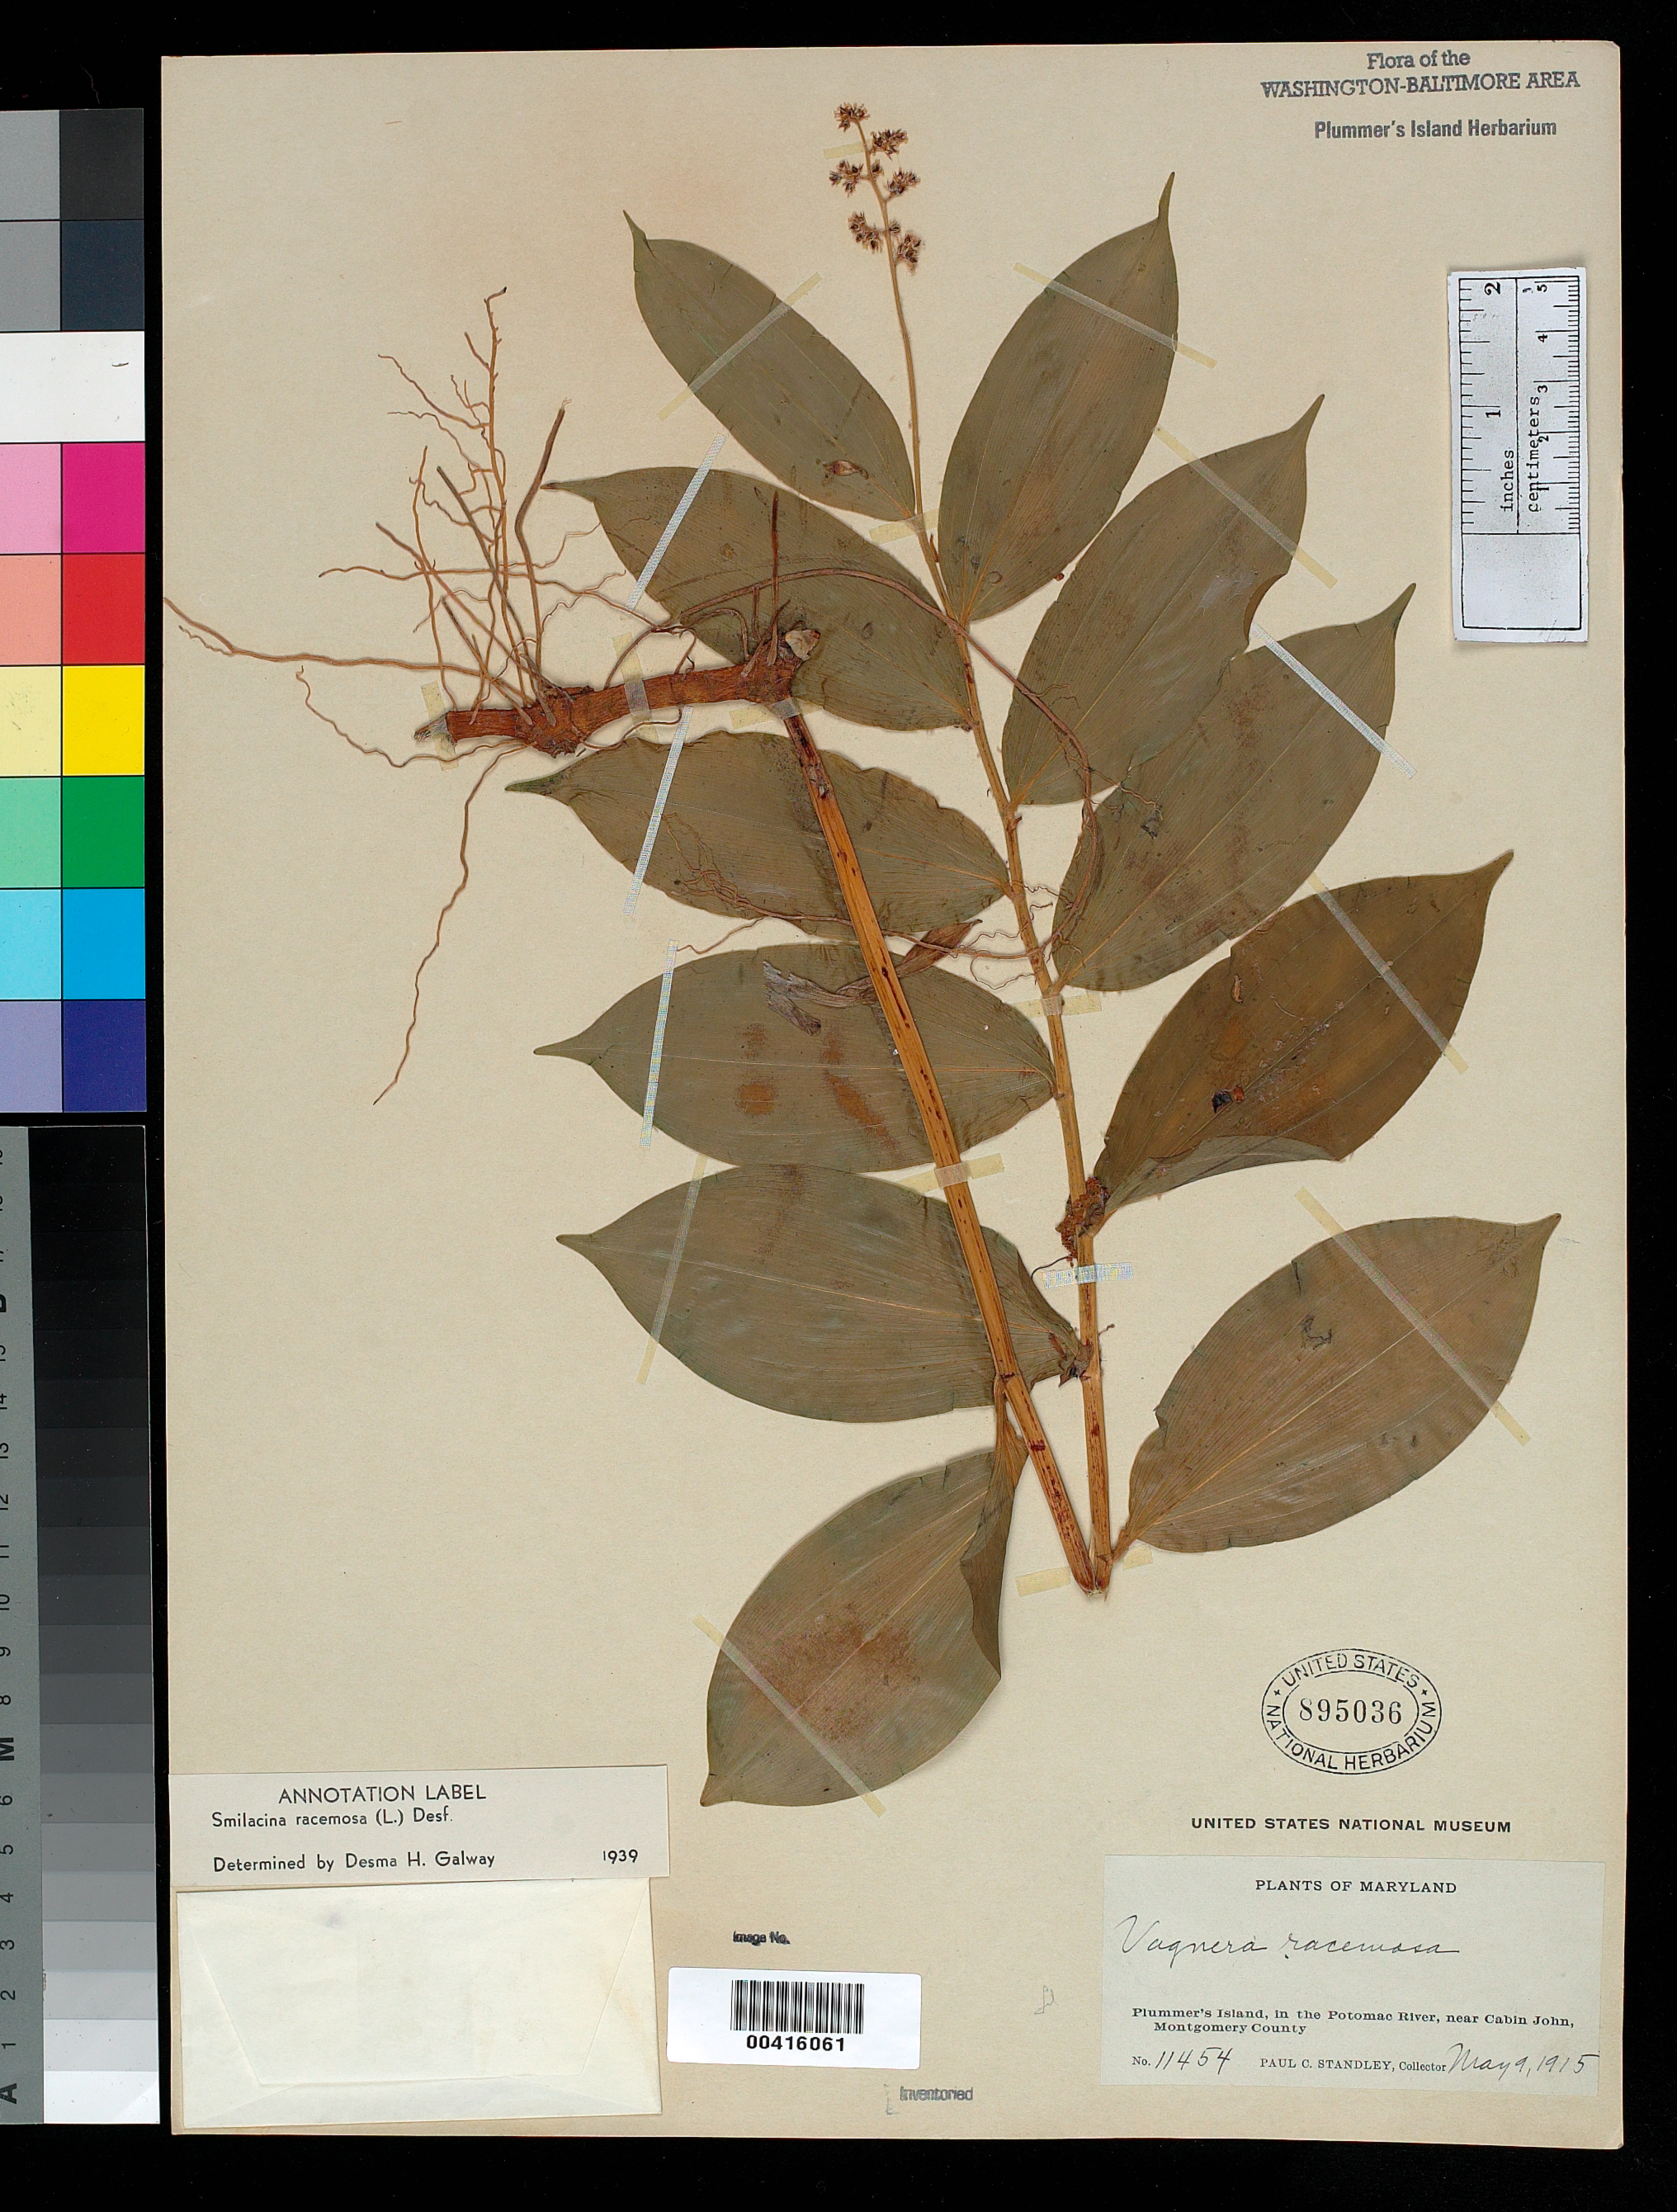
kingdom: Plantae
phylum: Tracheophyta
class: Liliopsida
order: Asparagales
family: Asparagaceae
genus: Maianthemum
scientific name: Maianthemum racemosum subsp. racemosum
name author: (L.) Link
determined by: Strong, Mark T., (BOT), Smithsonian Institution - National Museum of Natural History (UNITED STATES)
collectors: P. C. Standley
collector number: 11454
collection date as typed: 09 May 1915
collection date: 1915-05-09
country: United States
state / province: Maryland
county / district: Montgomery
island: Plummers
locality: Plummer's Island C. & O. Canal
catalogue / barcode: US 895036